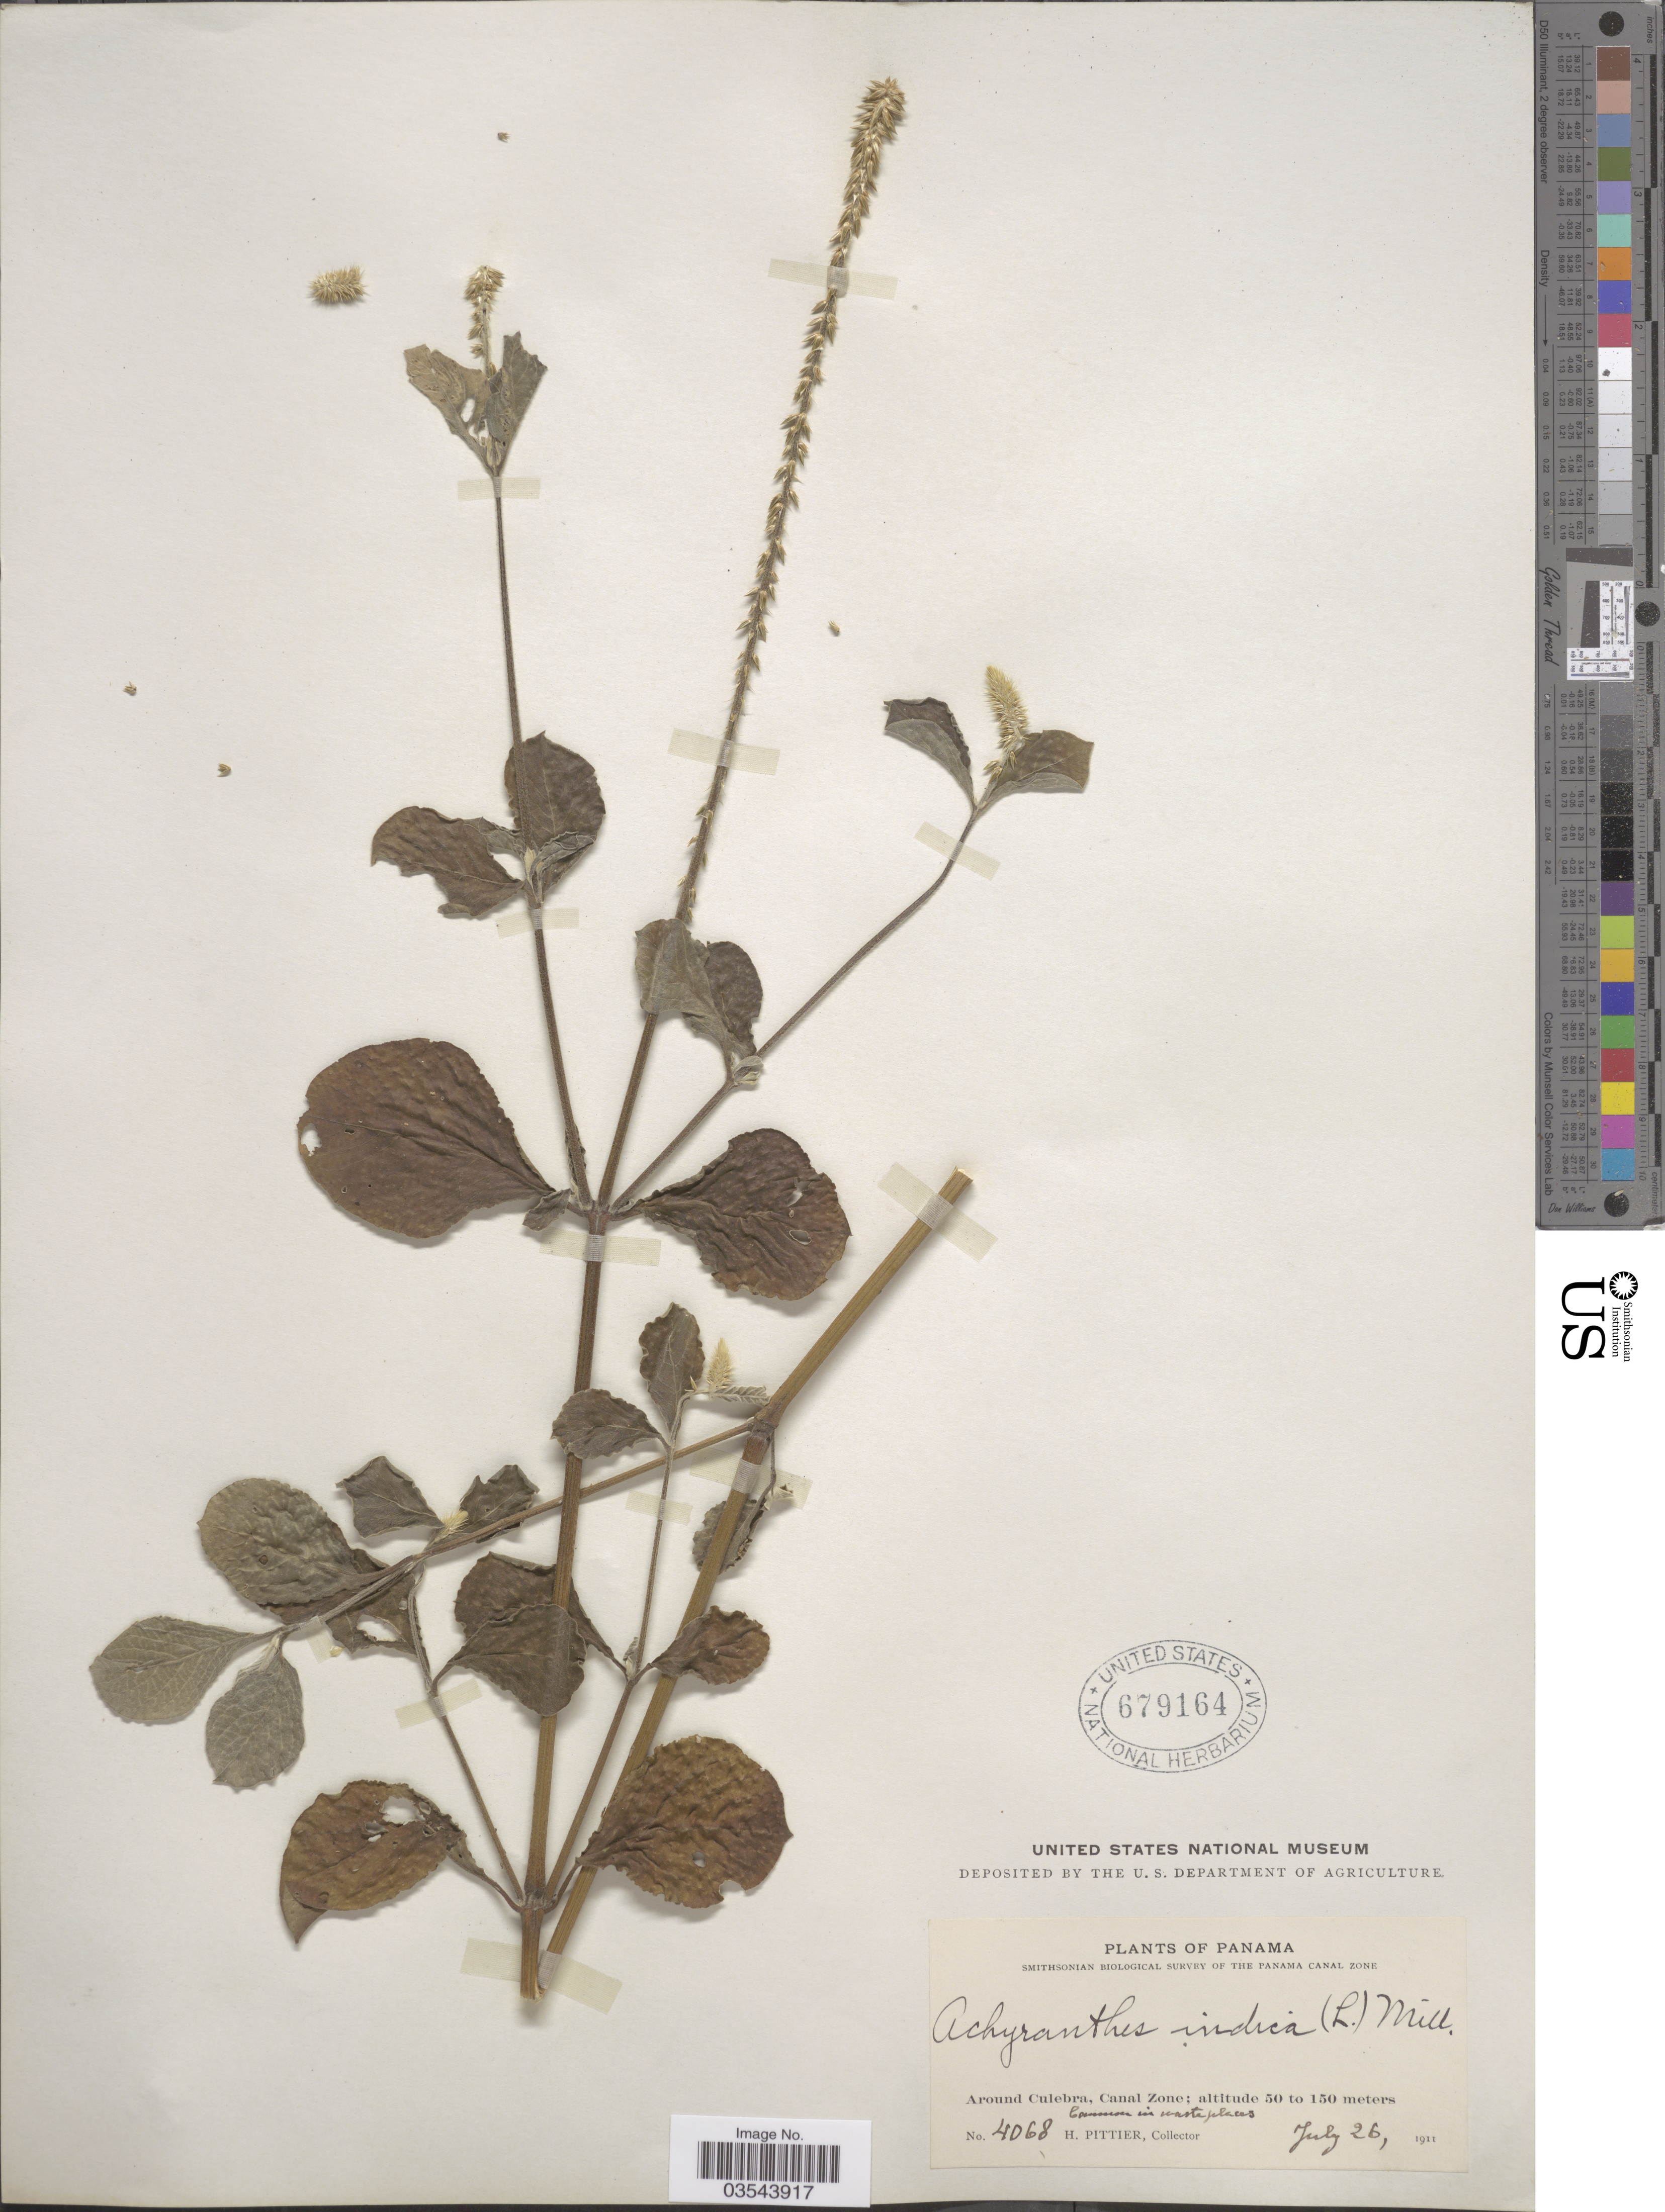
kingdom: Plantae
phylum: Tracheophyta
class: Magnoliopsida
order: Caryophyllales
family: Amaranthaceae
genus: Achyranthes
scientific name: Achyranthes indica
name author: (L.) Mill.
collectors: H. F. Pittier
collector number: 4068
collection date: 1911-07-26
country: Panama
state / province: Colón / Panamá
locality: The Panama Canal Zone. Around Culebra, Canal Zone.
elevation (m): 50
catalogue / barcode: US 679164